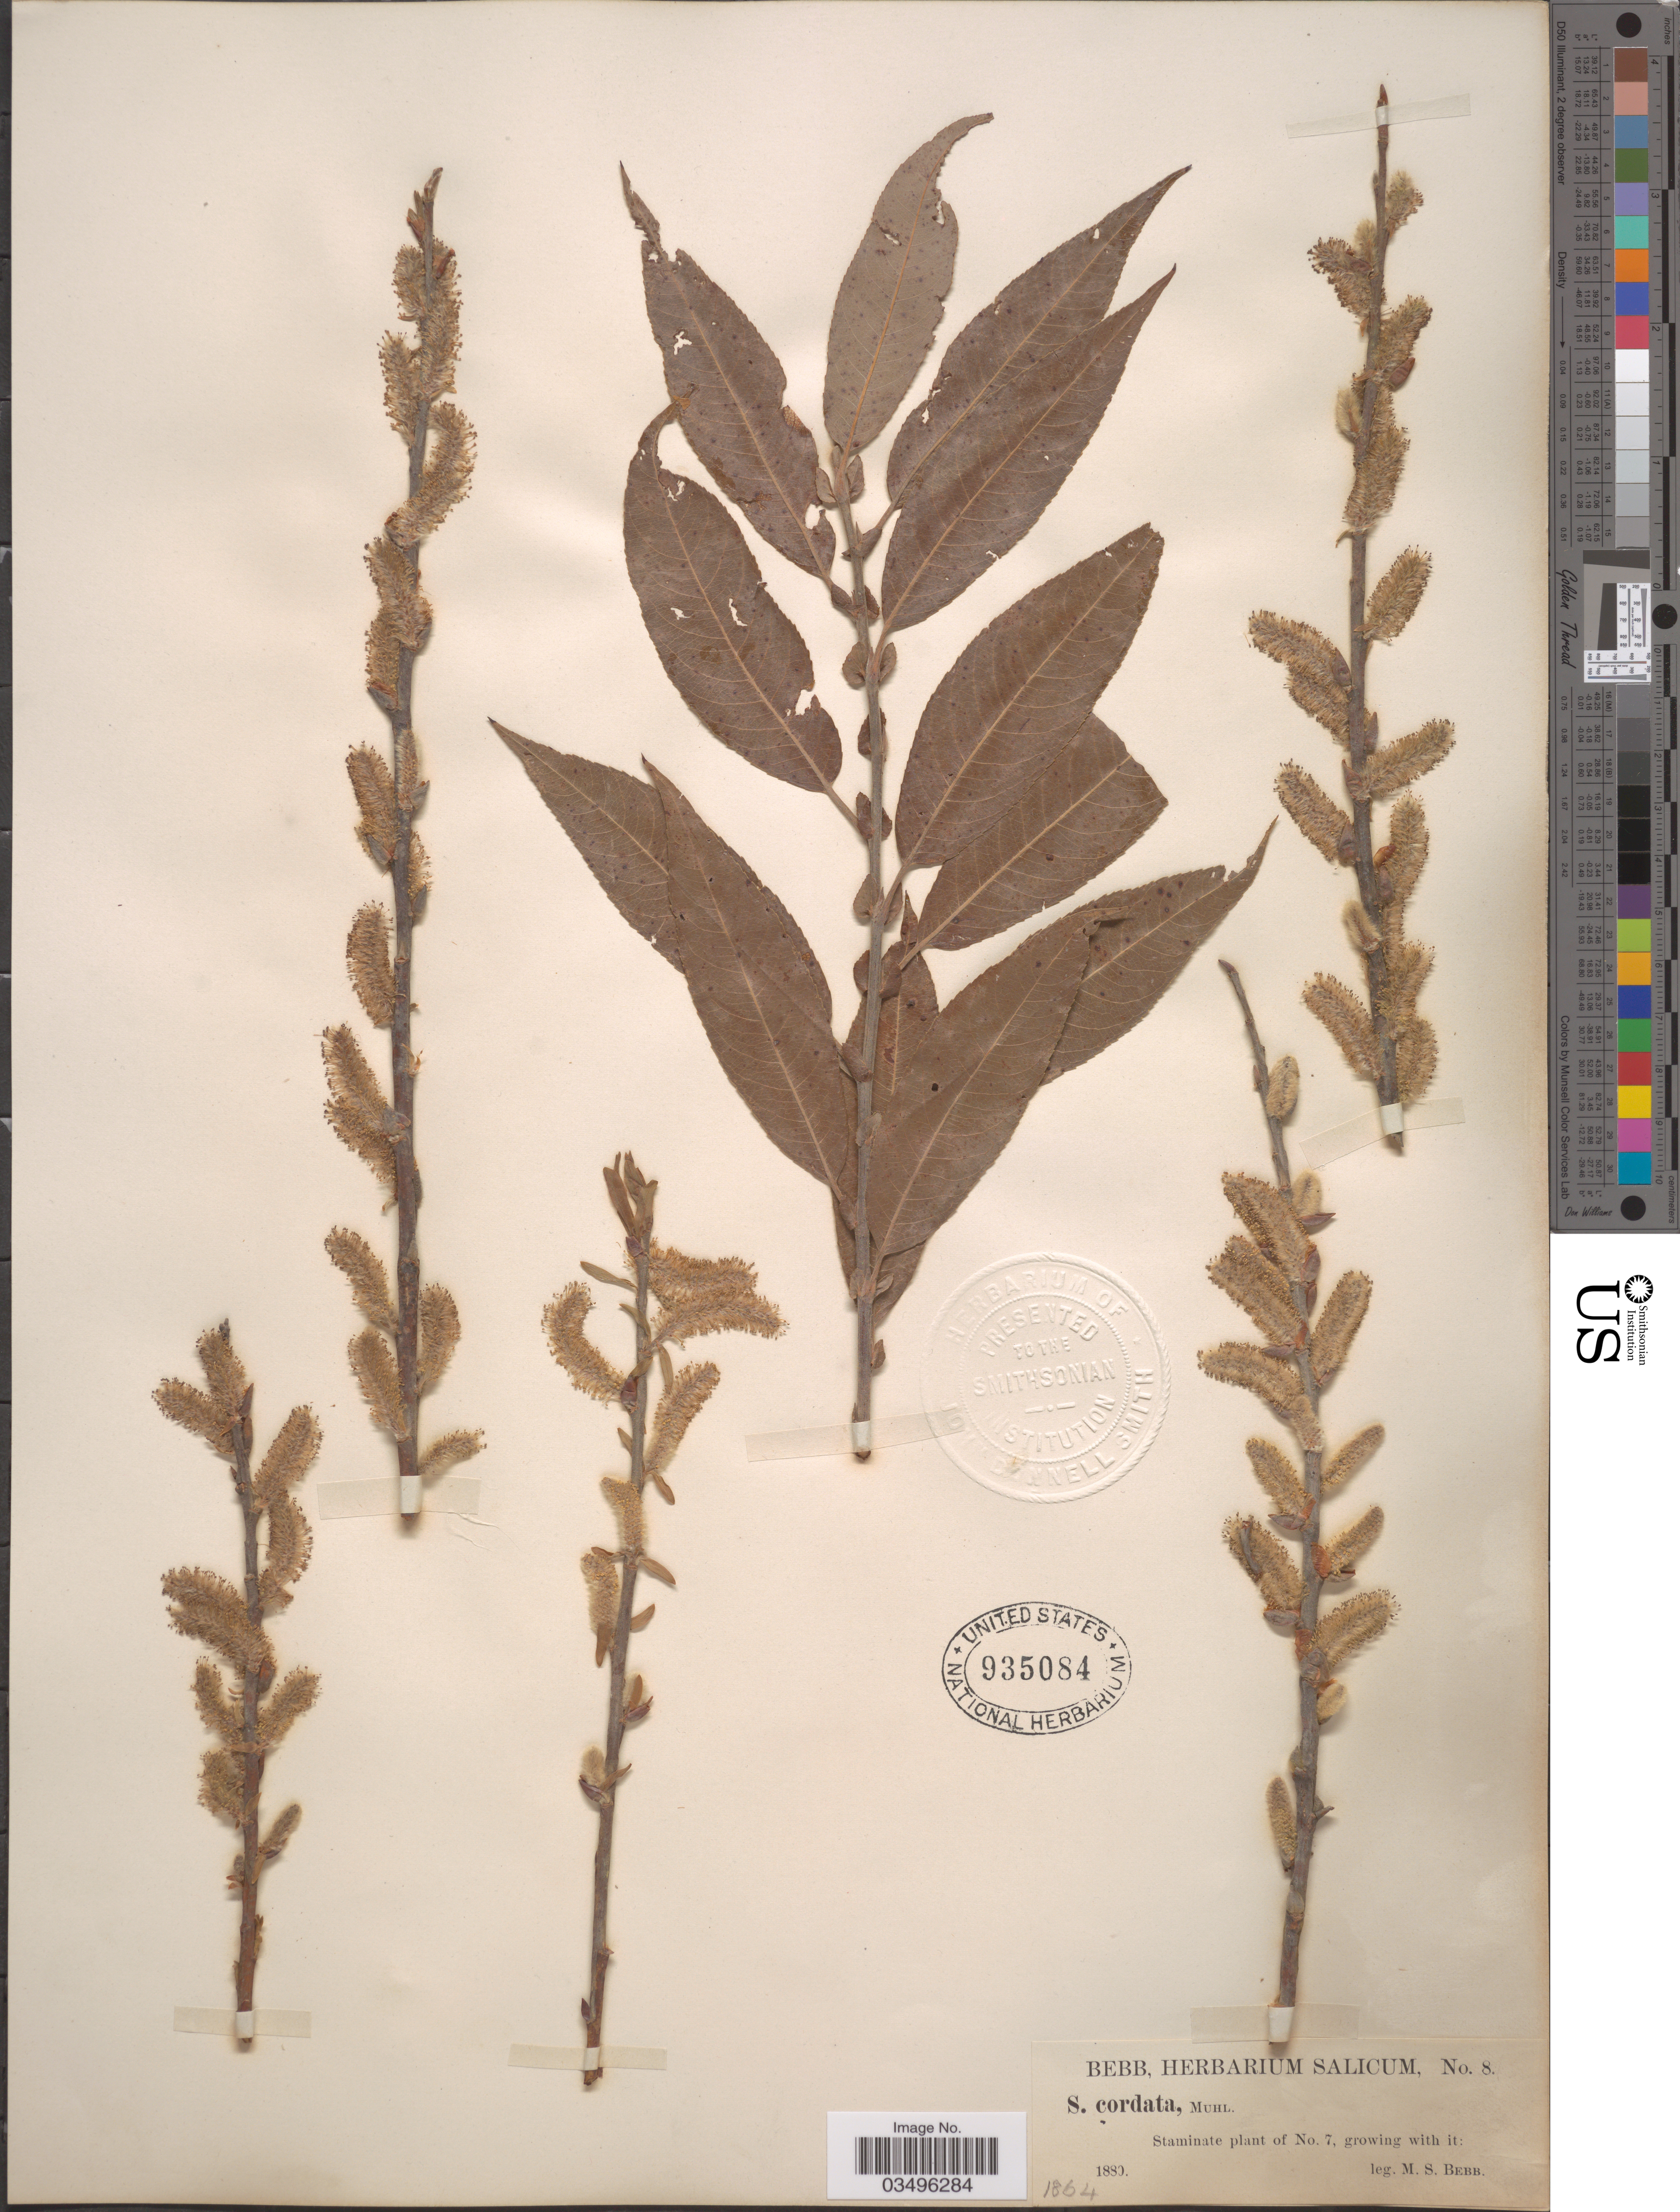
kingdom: Plantae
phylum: Tracheophyta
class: Magnoliopsida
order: Malpighiales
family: Salicaceae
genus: Salix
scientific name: Salix cordata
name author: Michx.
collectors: M. Bebb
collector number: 8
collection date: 1880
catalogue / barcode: US 935084